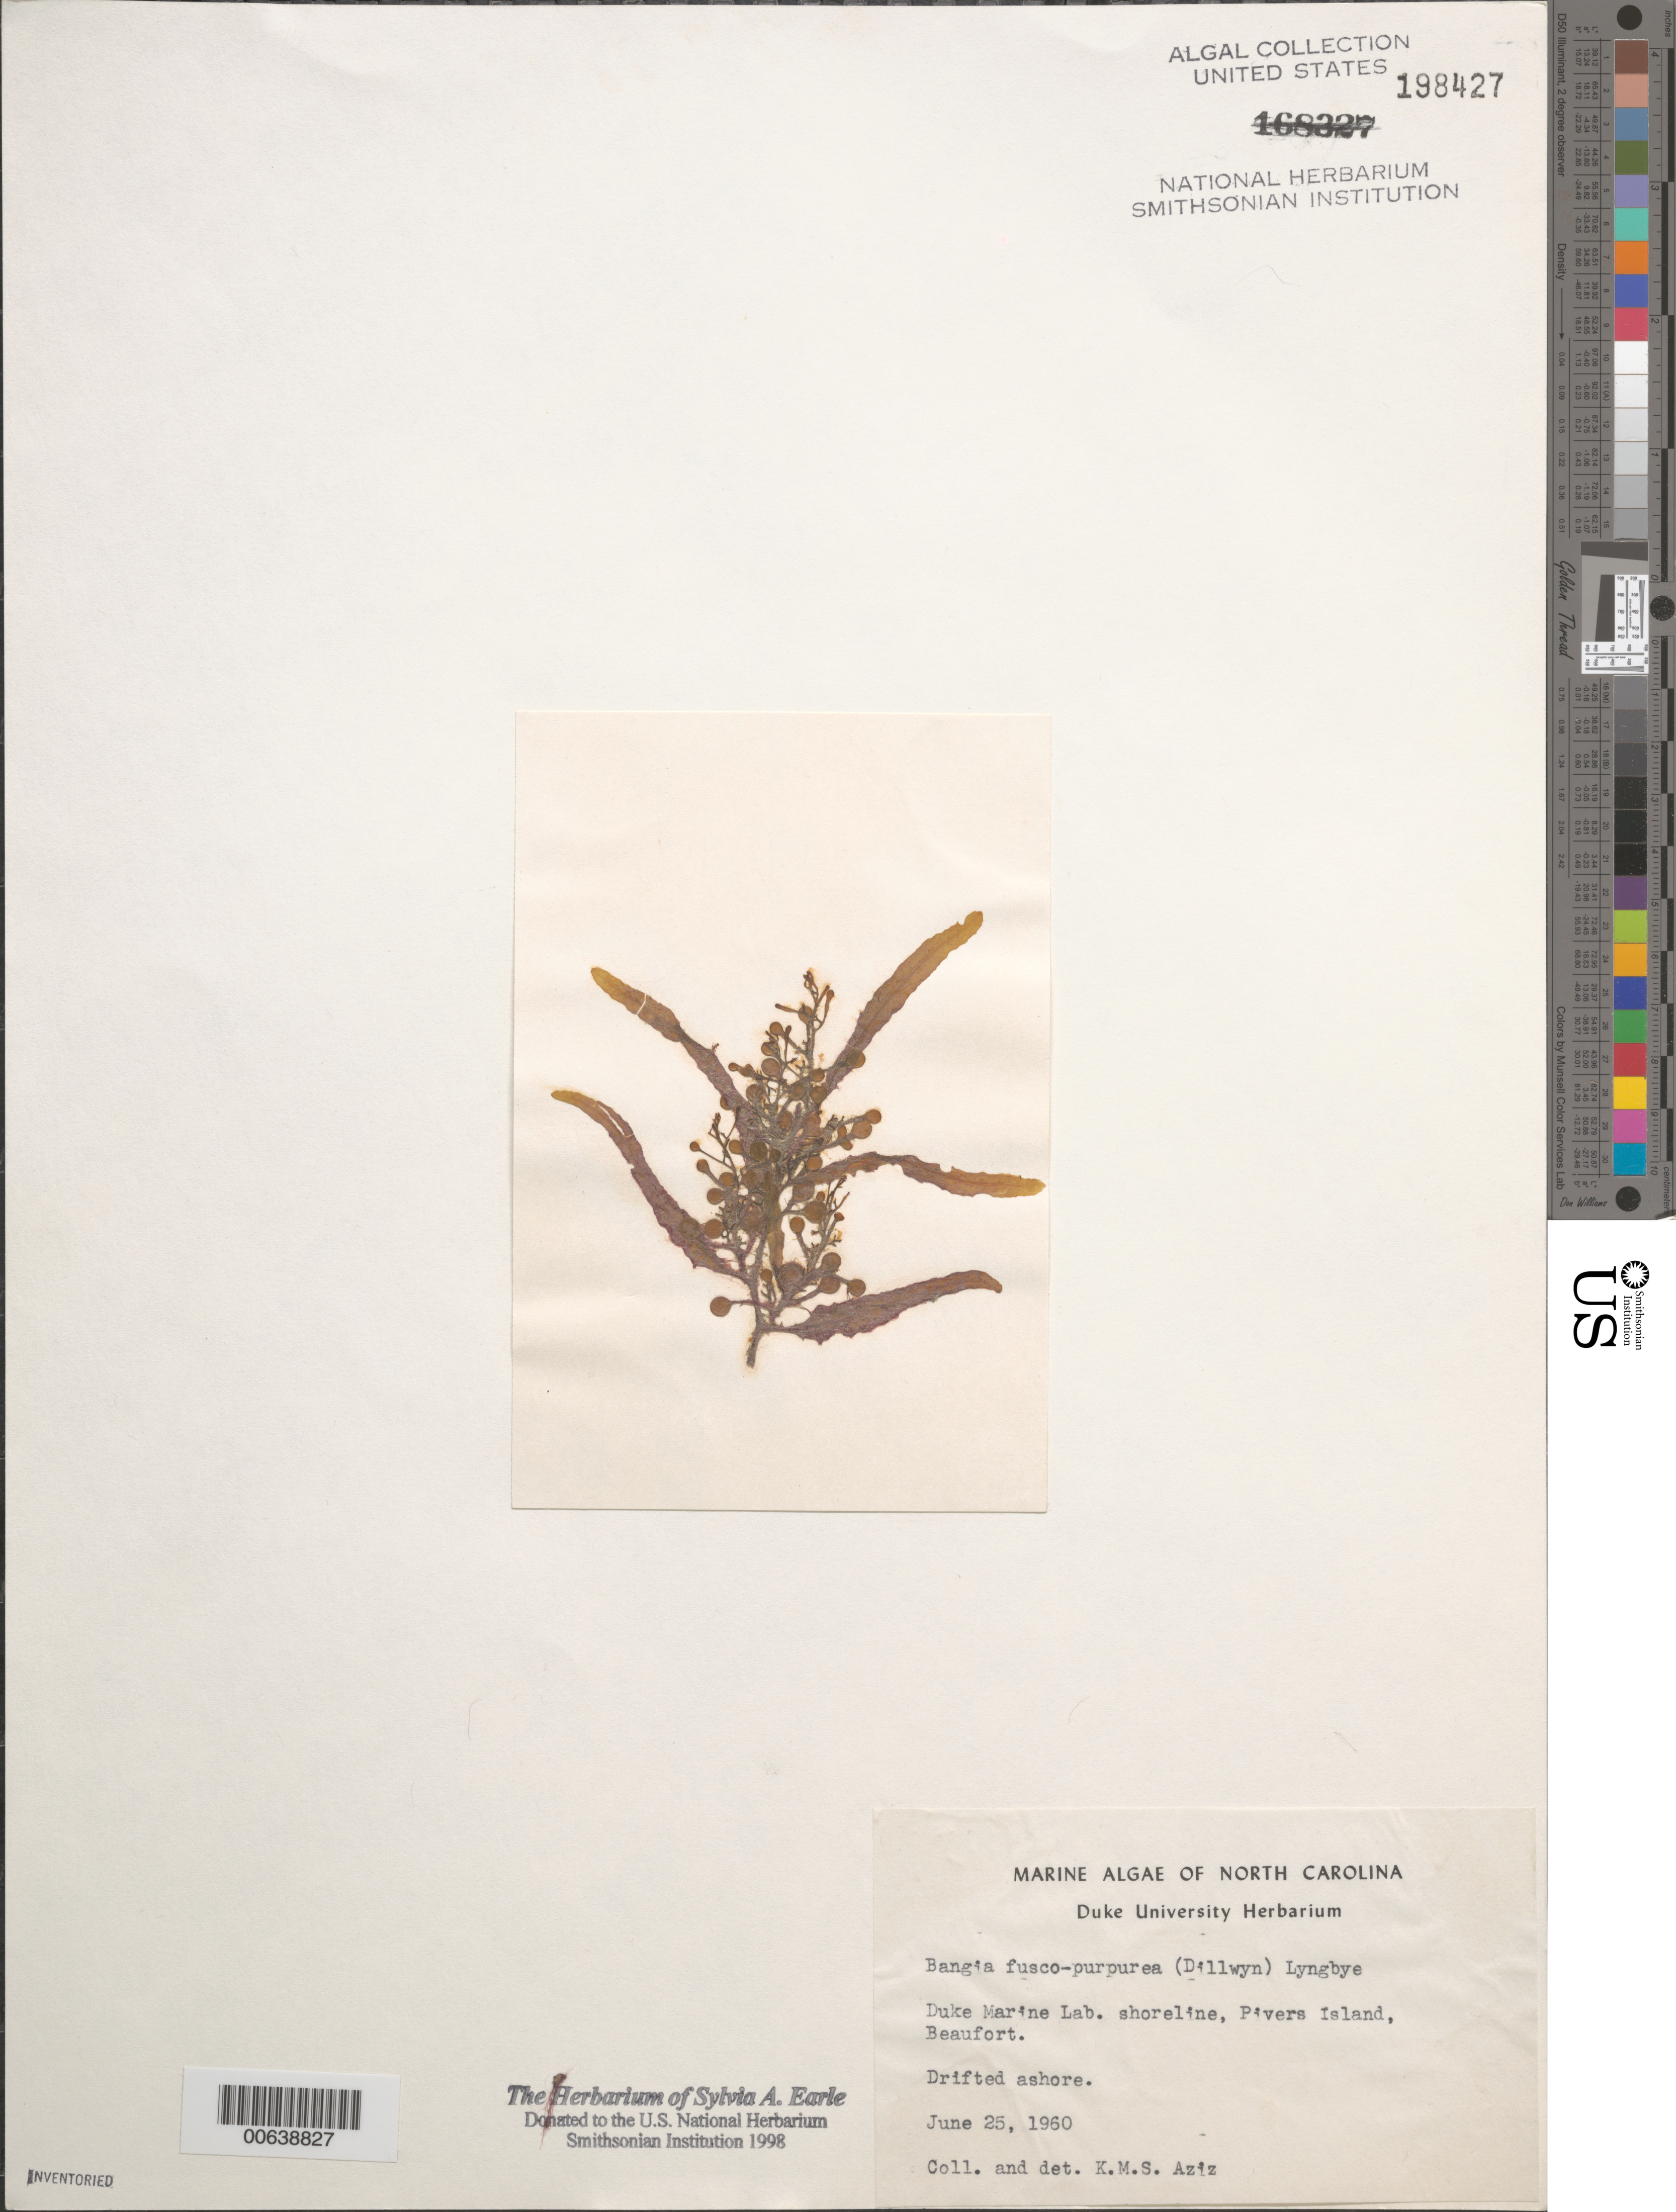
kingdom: Plantae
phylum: Rhodophyta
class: Bangiophyceae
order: Bangiales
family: Bangiaceae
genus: Bangia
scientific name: Bangia fuscopurpurea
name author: (Dillwyn) Lyngb.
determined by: Aziz, K. M. S.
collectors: K. M. Aziz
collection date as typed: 25 Jun 1960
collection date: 1960-06-25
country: United States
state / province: North Carolina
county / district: Carteret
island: Pivers Island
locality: Beaufort, Duke marine laboratory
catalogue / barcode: US 198427